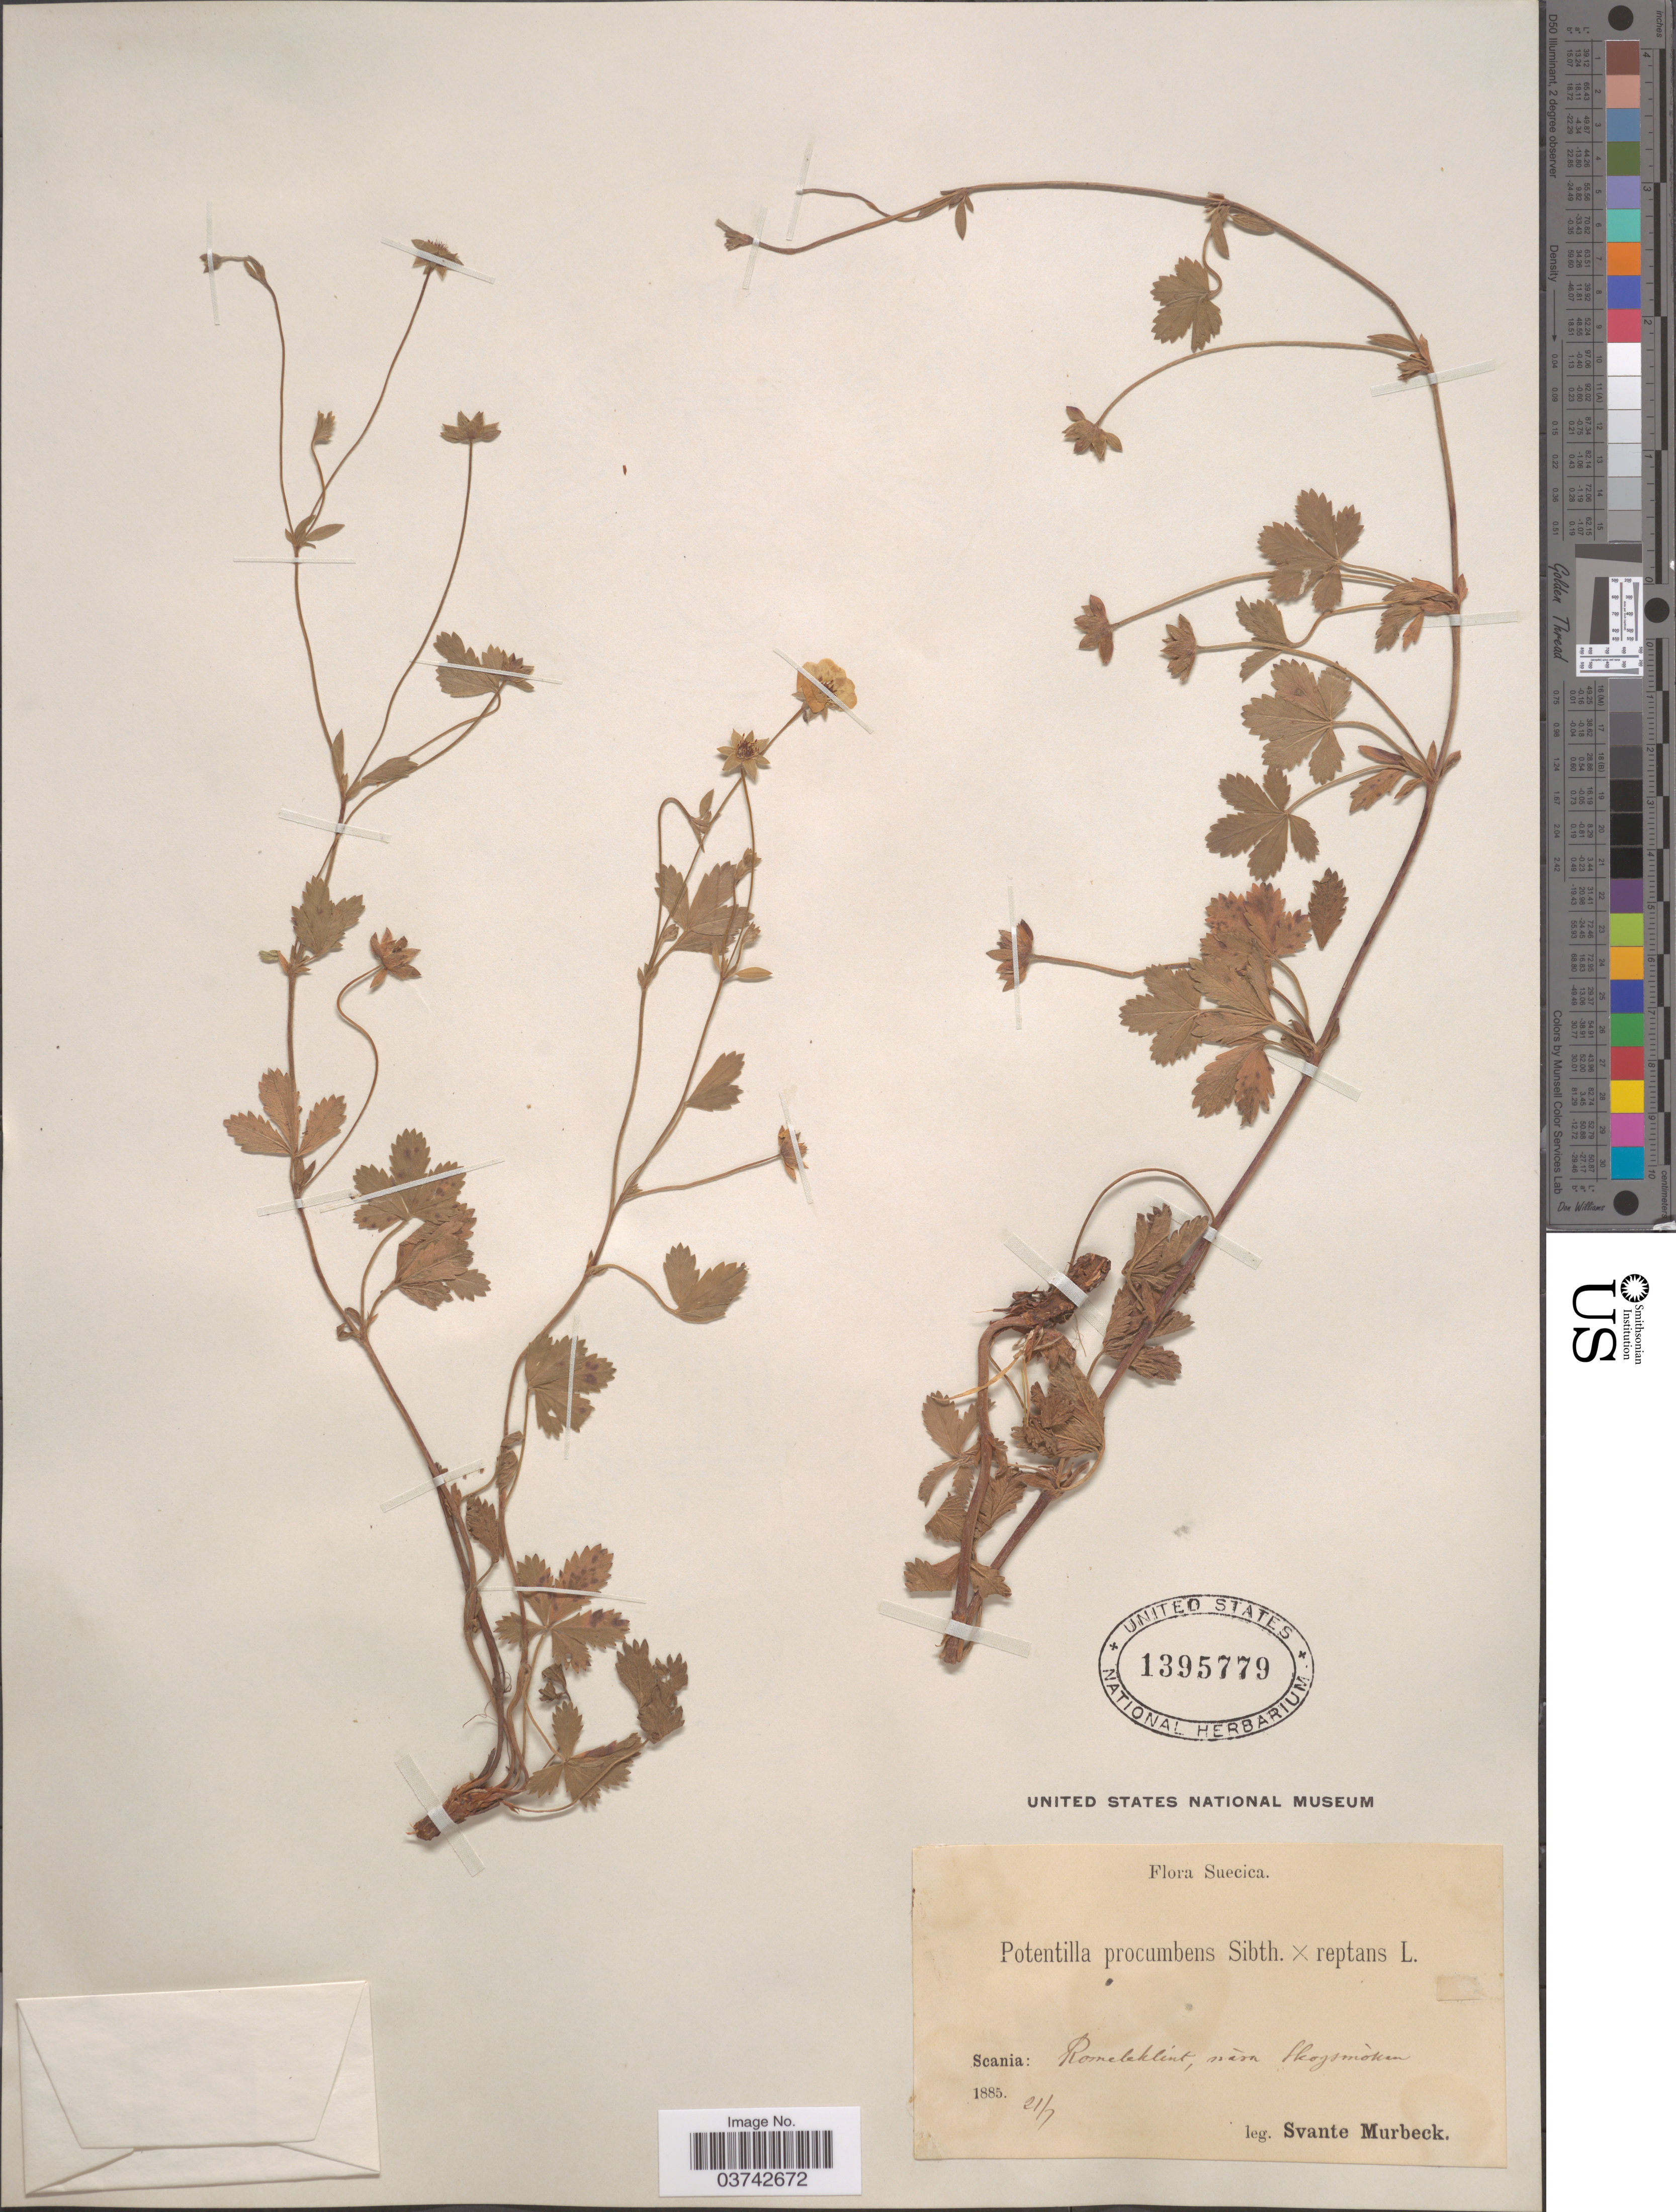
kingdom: Plantae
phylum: Tracheophyta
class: Magnoliopsida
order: Rosales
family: Rosaceae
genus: Potentilla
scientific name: Potentilla procumbens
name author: Sibth.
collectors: S. S. Murbeck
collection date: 1885-07-21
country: Sweden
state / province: Skåne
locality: Suecica. Scania: Romeleklint, nara Skogsmoken.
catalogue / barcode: US 1395779